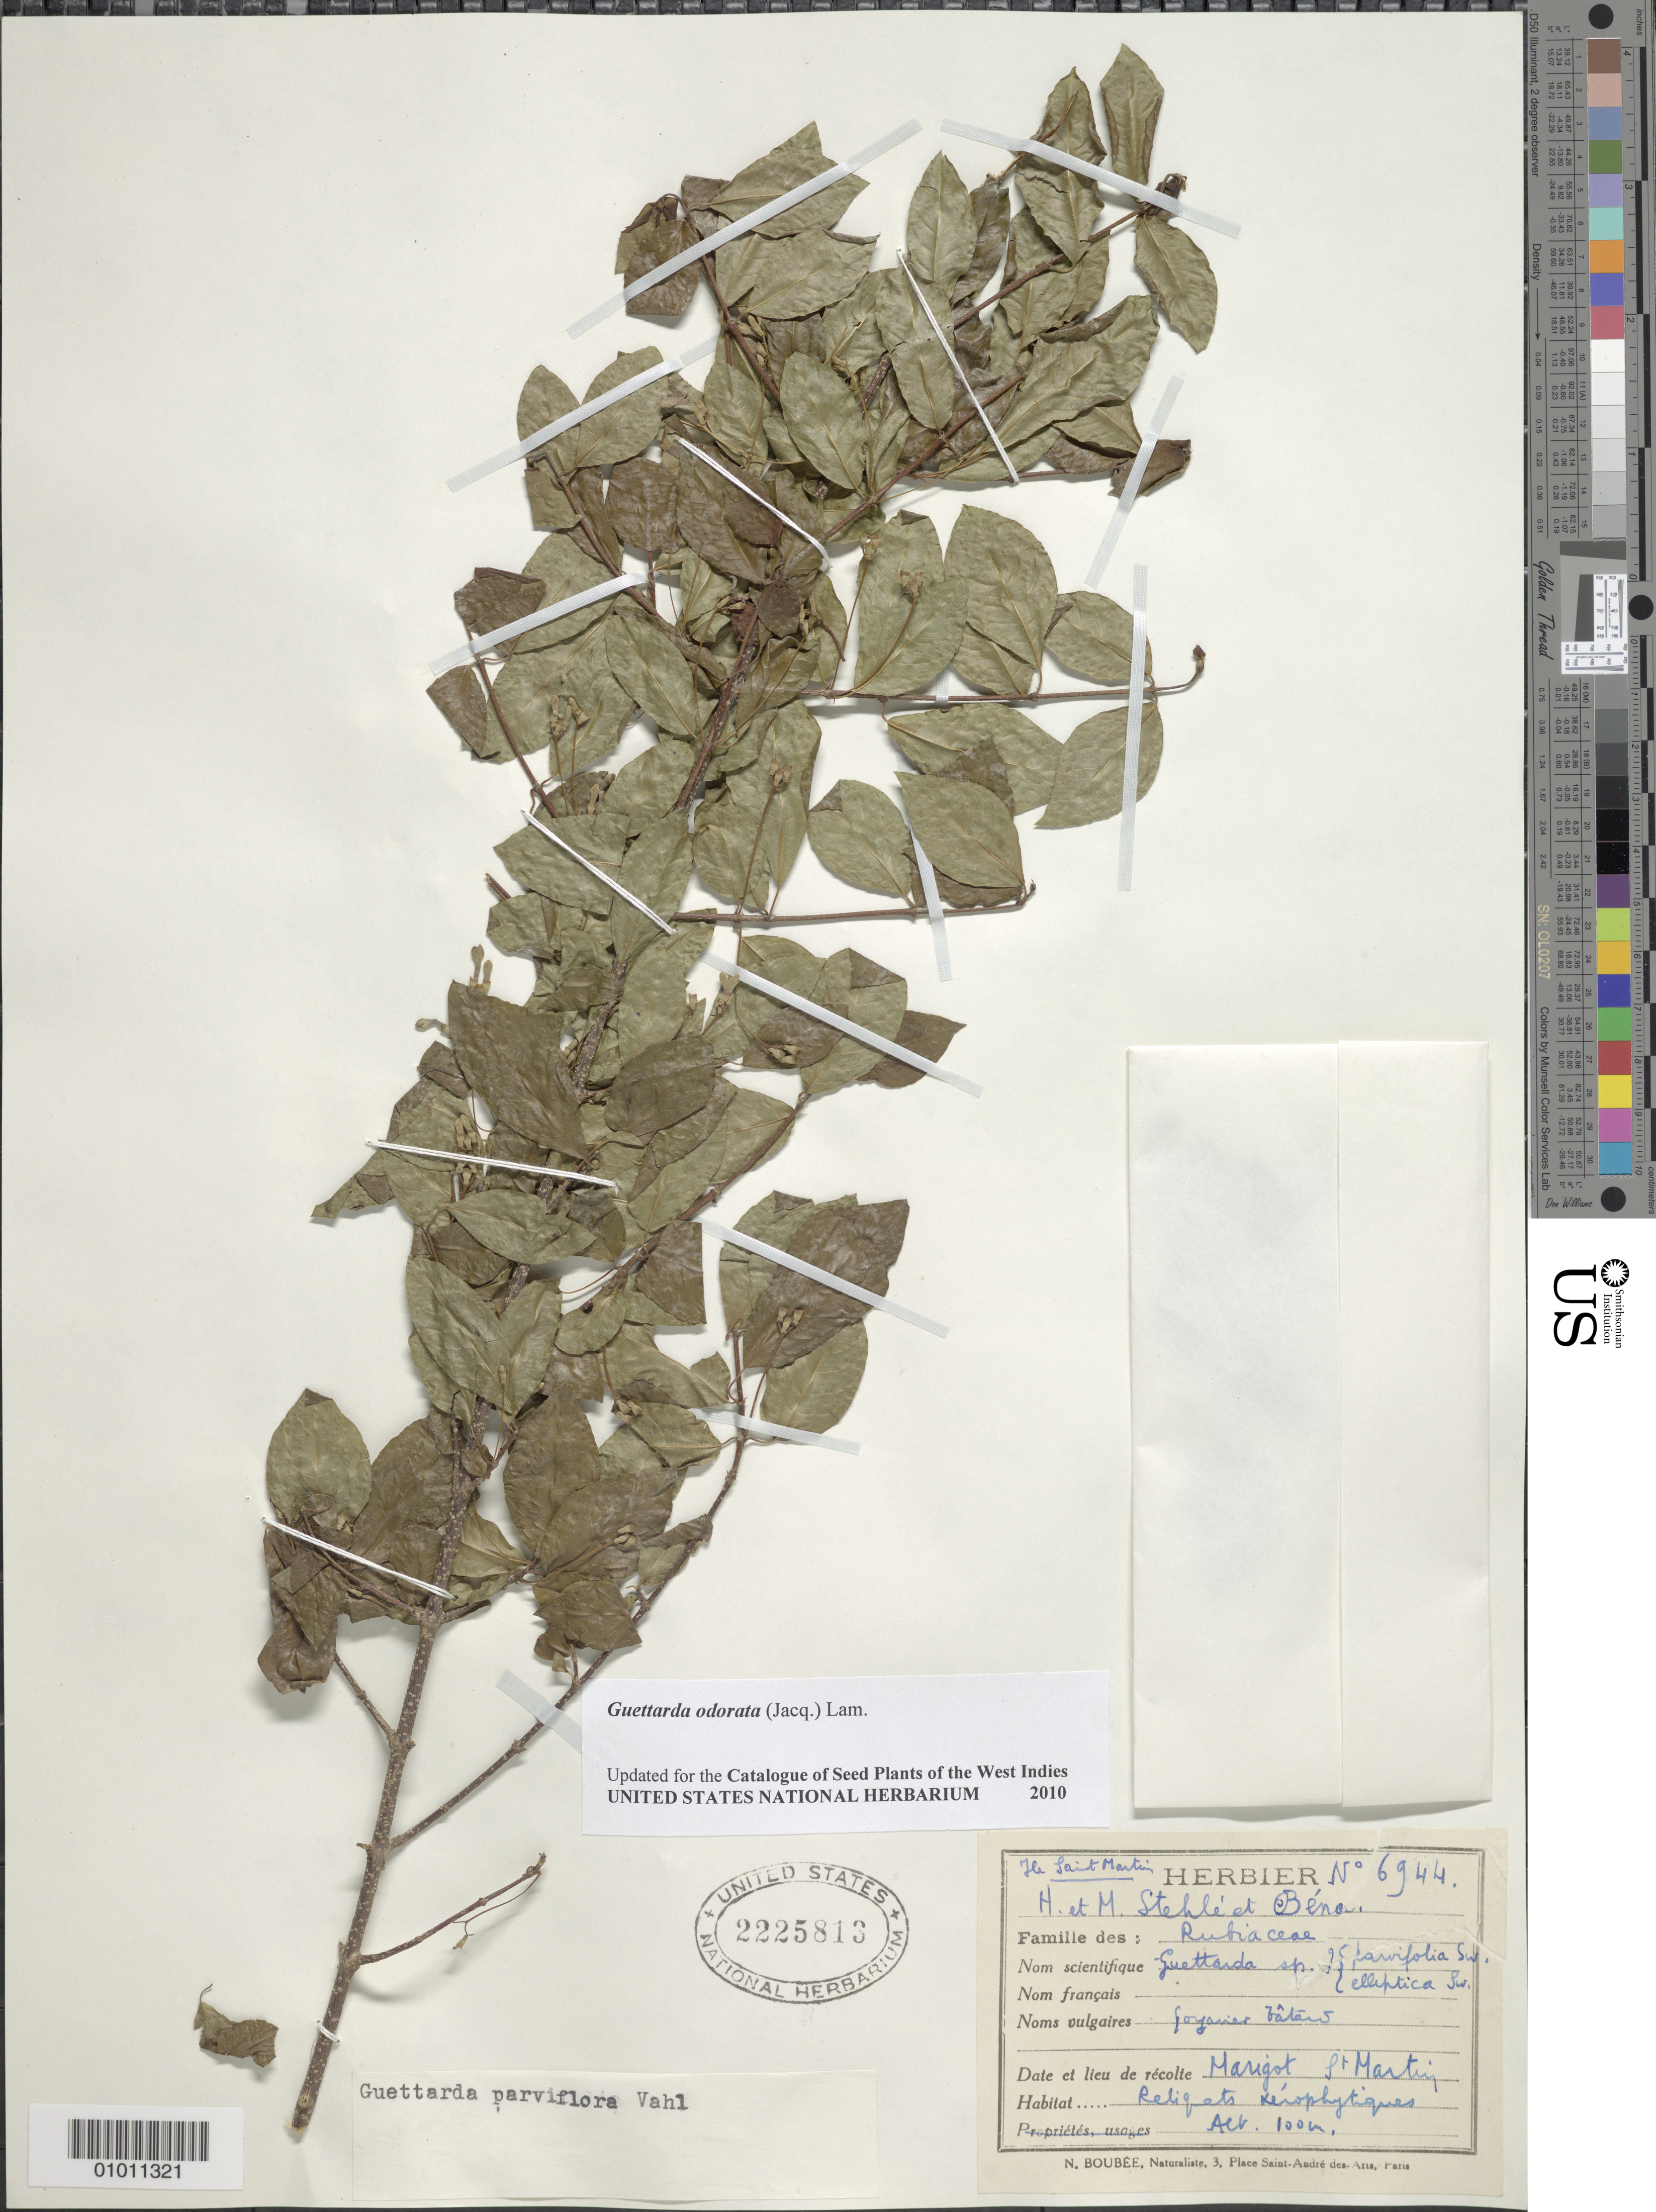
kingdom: Plantae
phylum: Tracheophyta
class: Magnoliopsida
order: Gentianales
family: Rubiaceae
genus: Guettarda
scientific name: Guettarda odorata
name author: (Jacq.) Lam.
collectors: H. Stehlé & M. Stehlé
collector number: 6944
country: Sint Maartin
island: Sint Maarten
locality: Marigot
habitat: Reliquets xerophytiques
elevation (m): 100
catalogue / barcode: US 2225813